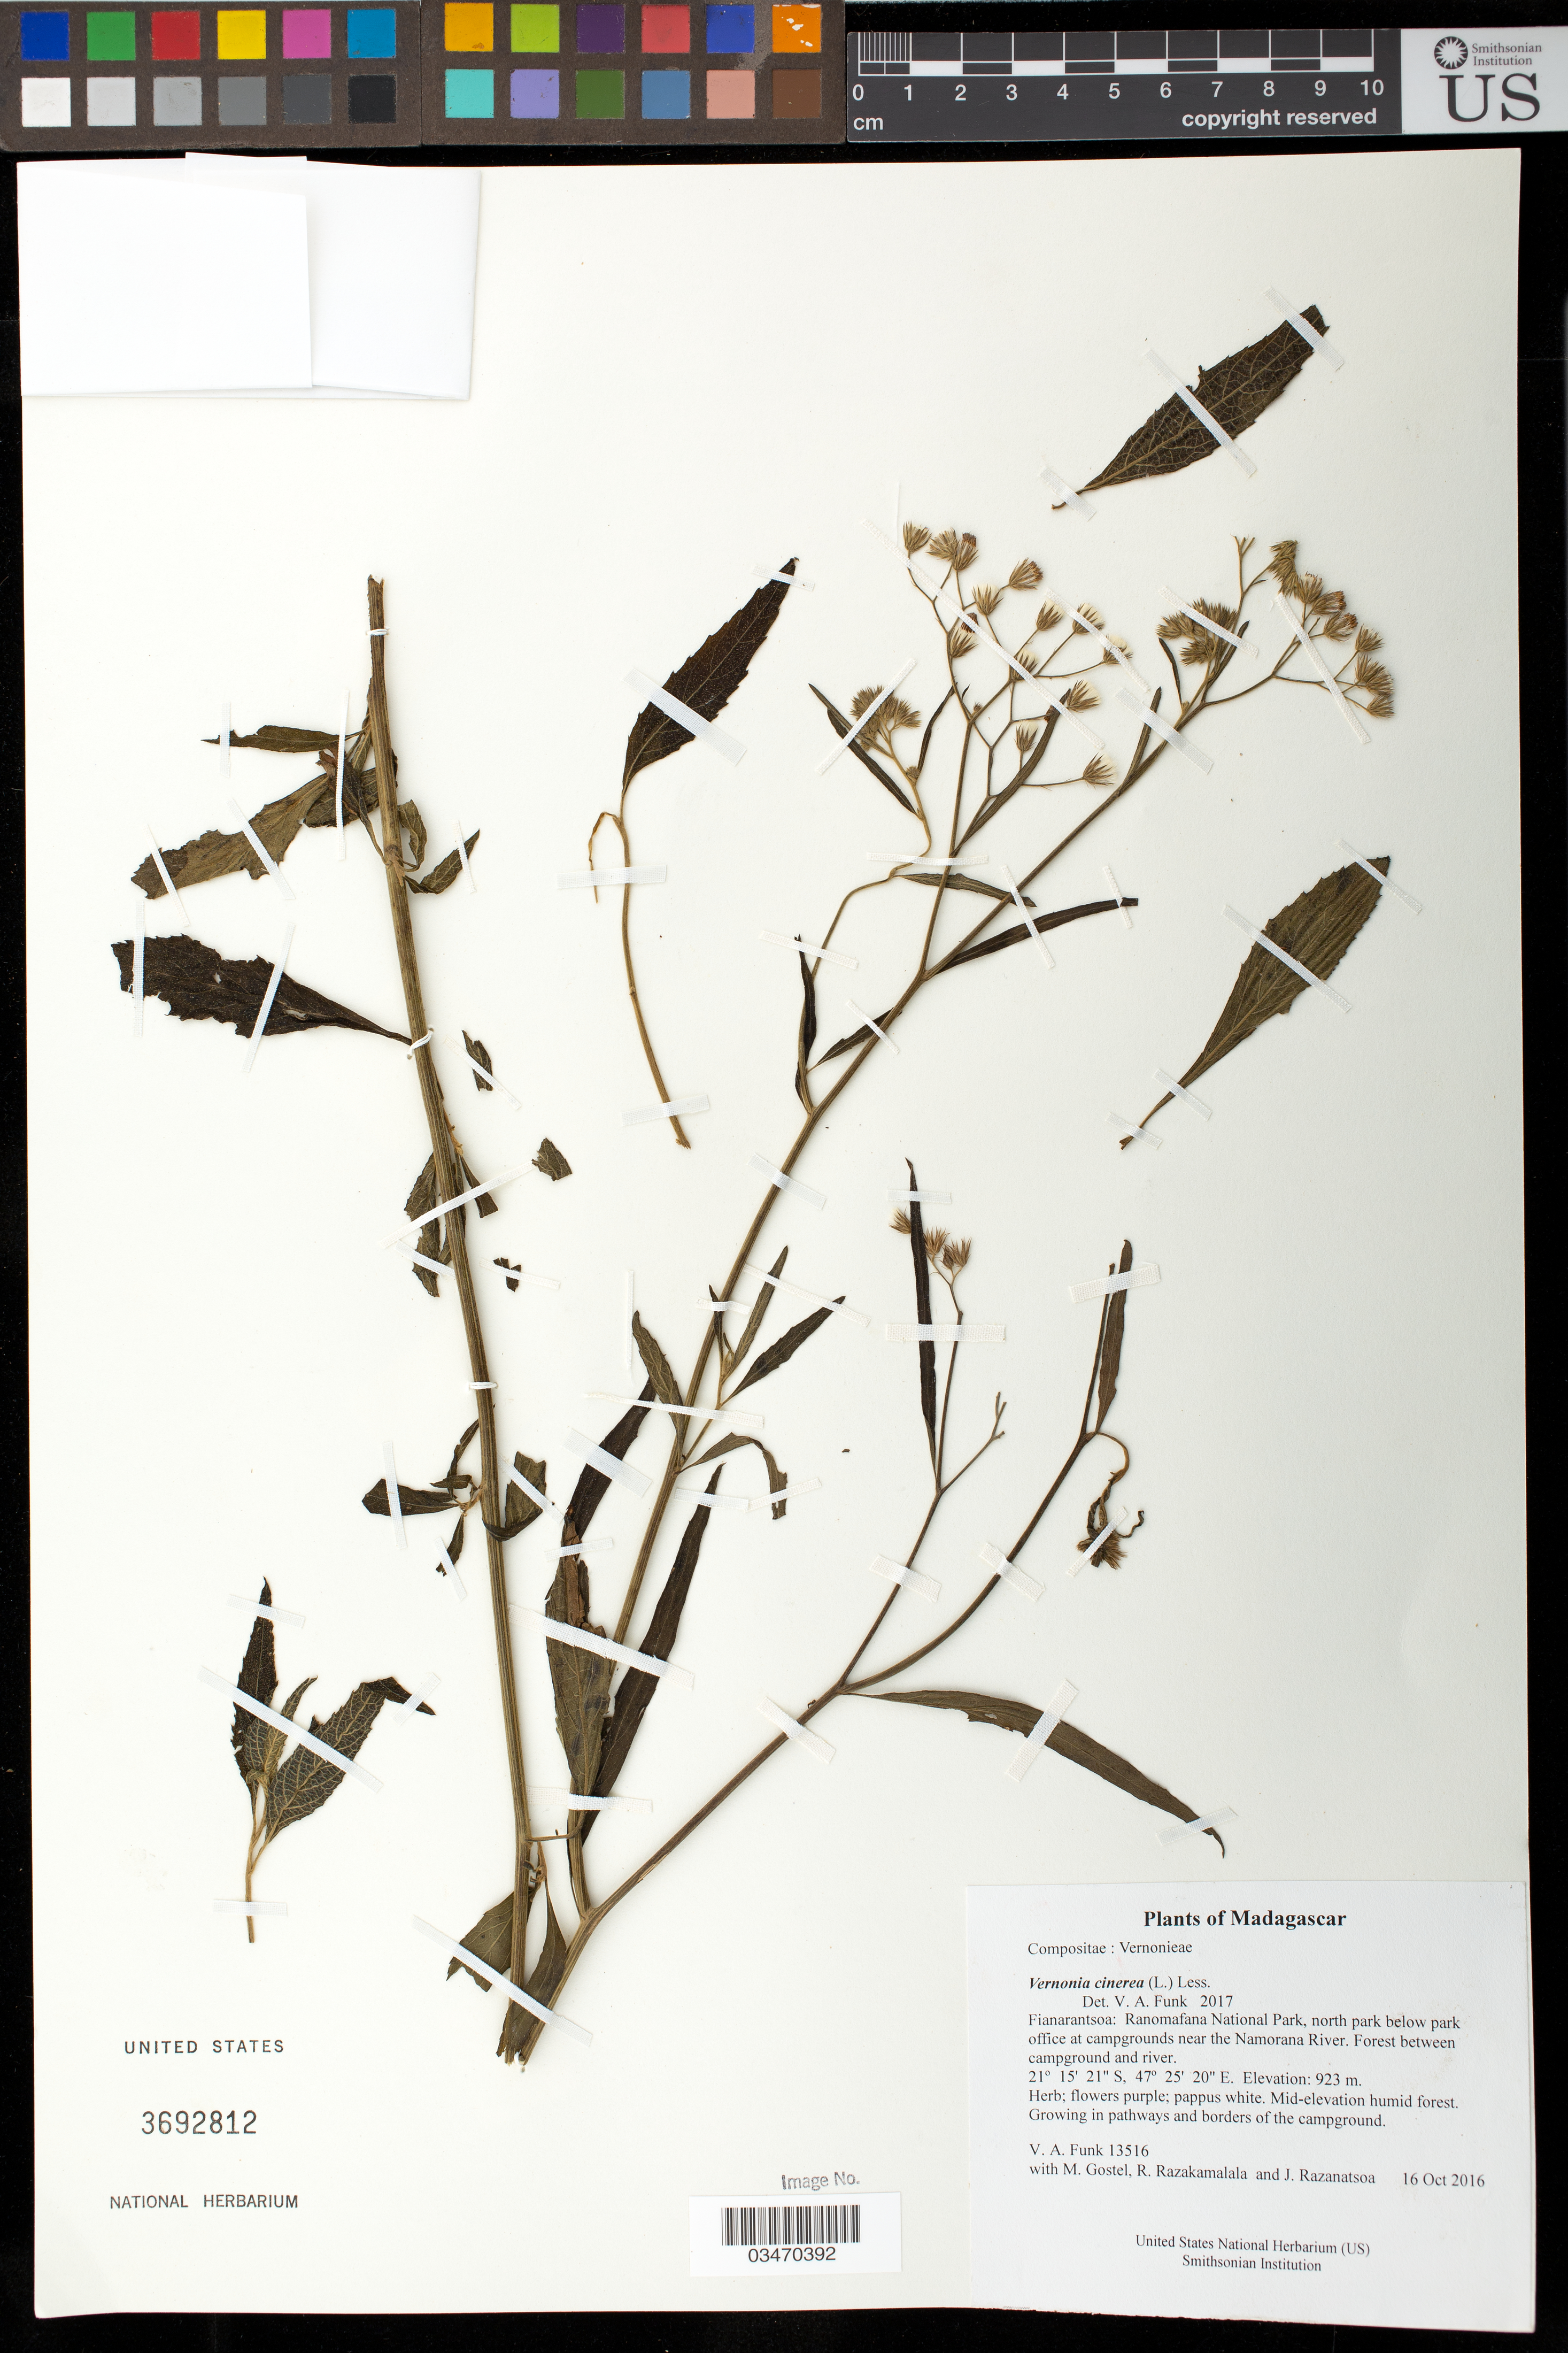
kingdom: Plantae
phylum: Tracheophyta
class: Magnoliopsida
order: Asterales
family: Asteraceae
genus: Vernonia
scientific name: Vernonia cinerea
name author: (L.) Less.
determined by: Funk, Vicki A., (BOT), Smithsonian Institution - National Museum of Natural History (UNITED STATES)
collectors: M. R. Gostel, R. Razakamalala & J. Razanatsoa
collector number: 13516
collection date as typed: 16 Oct 2016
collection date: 2016-10-16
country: Madagascar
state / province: Vatovavy Fitovinany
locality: Ranomafana National Park, north park below park office at campgrounds near the Namorana River. Forest between campground and river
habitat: Mid-elevation humid forest. Growing in pathways and borders of the campground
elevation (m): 923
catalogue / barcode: US 3692812